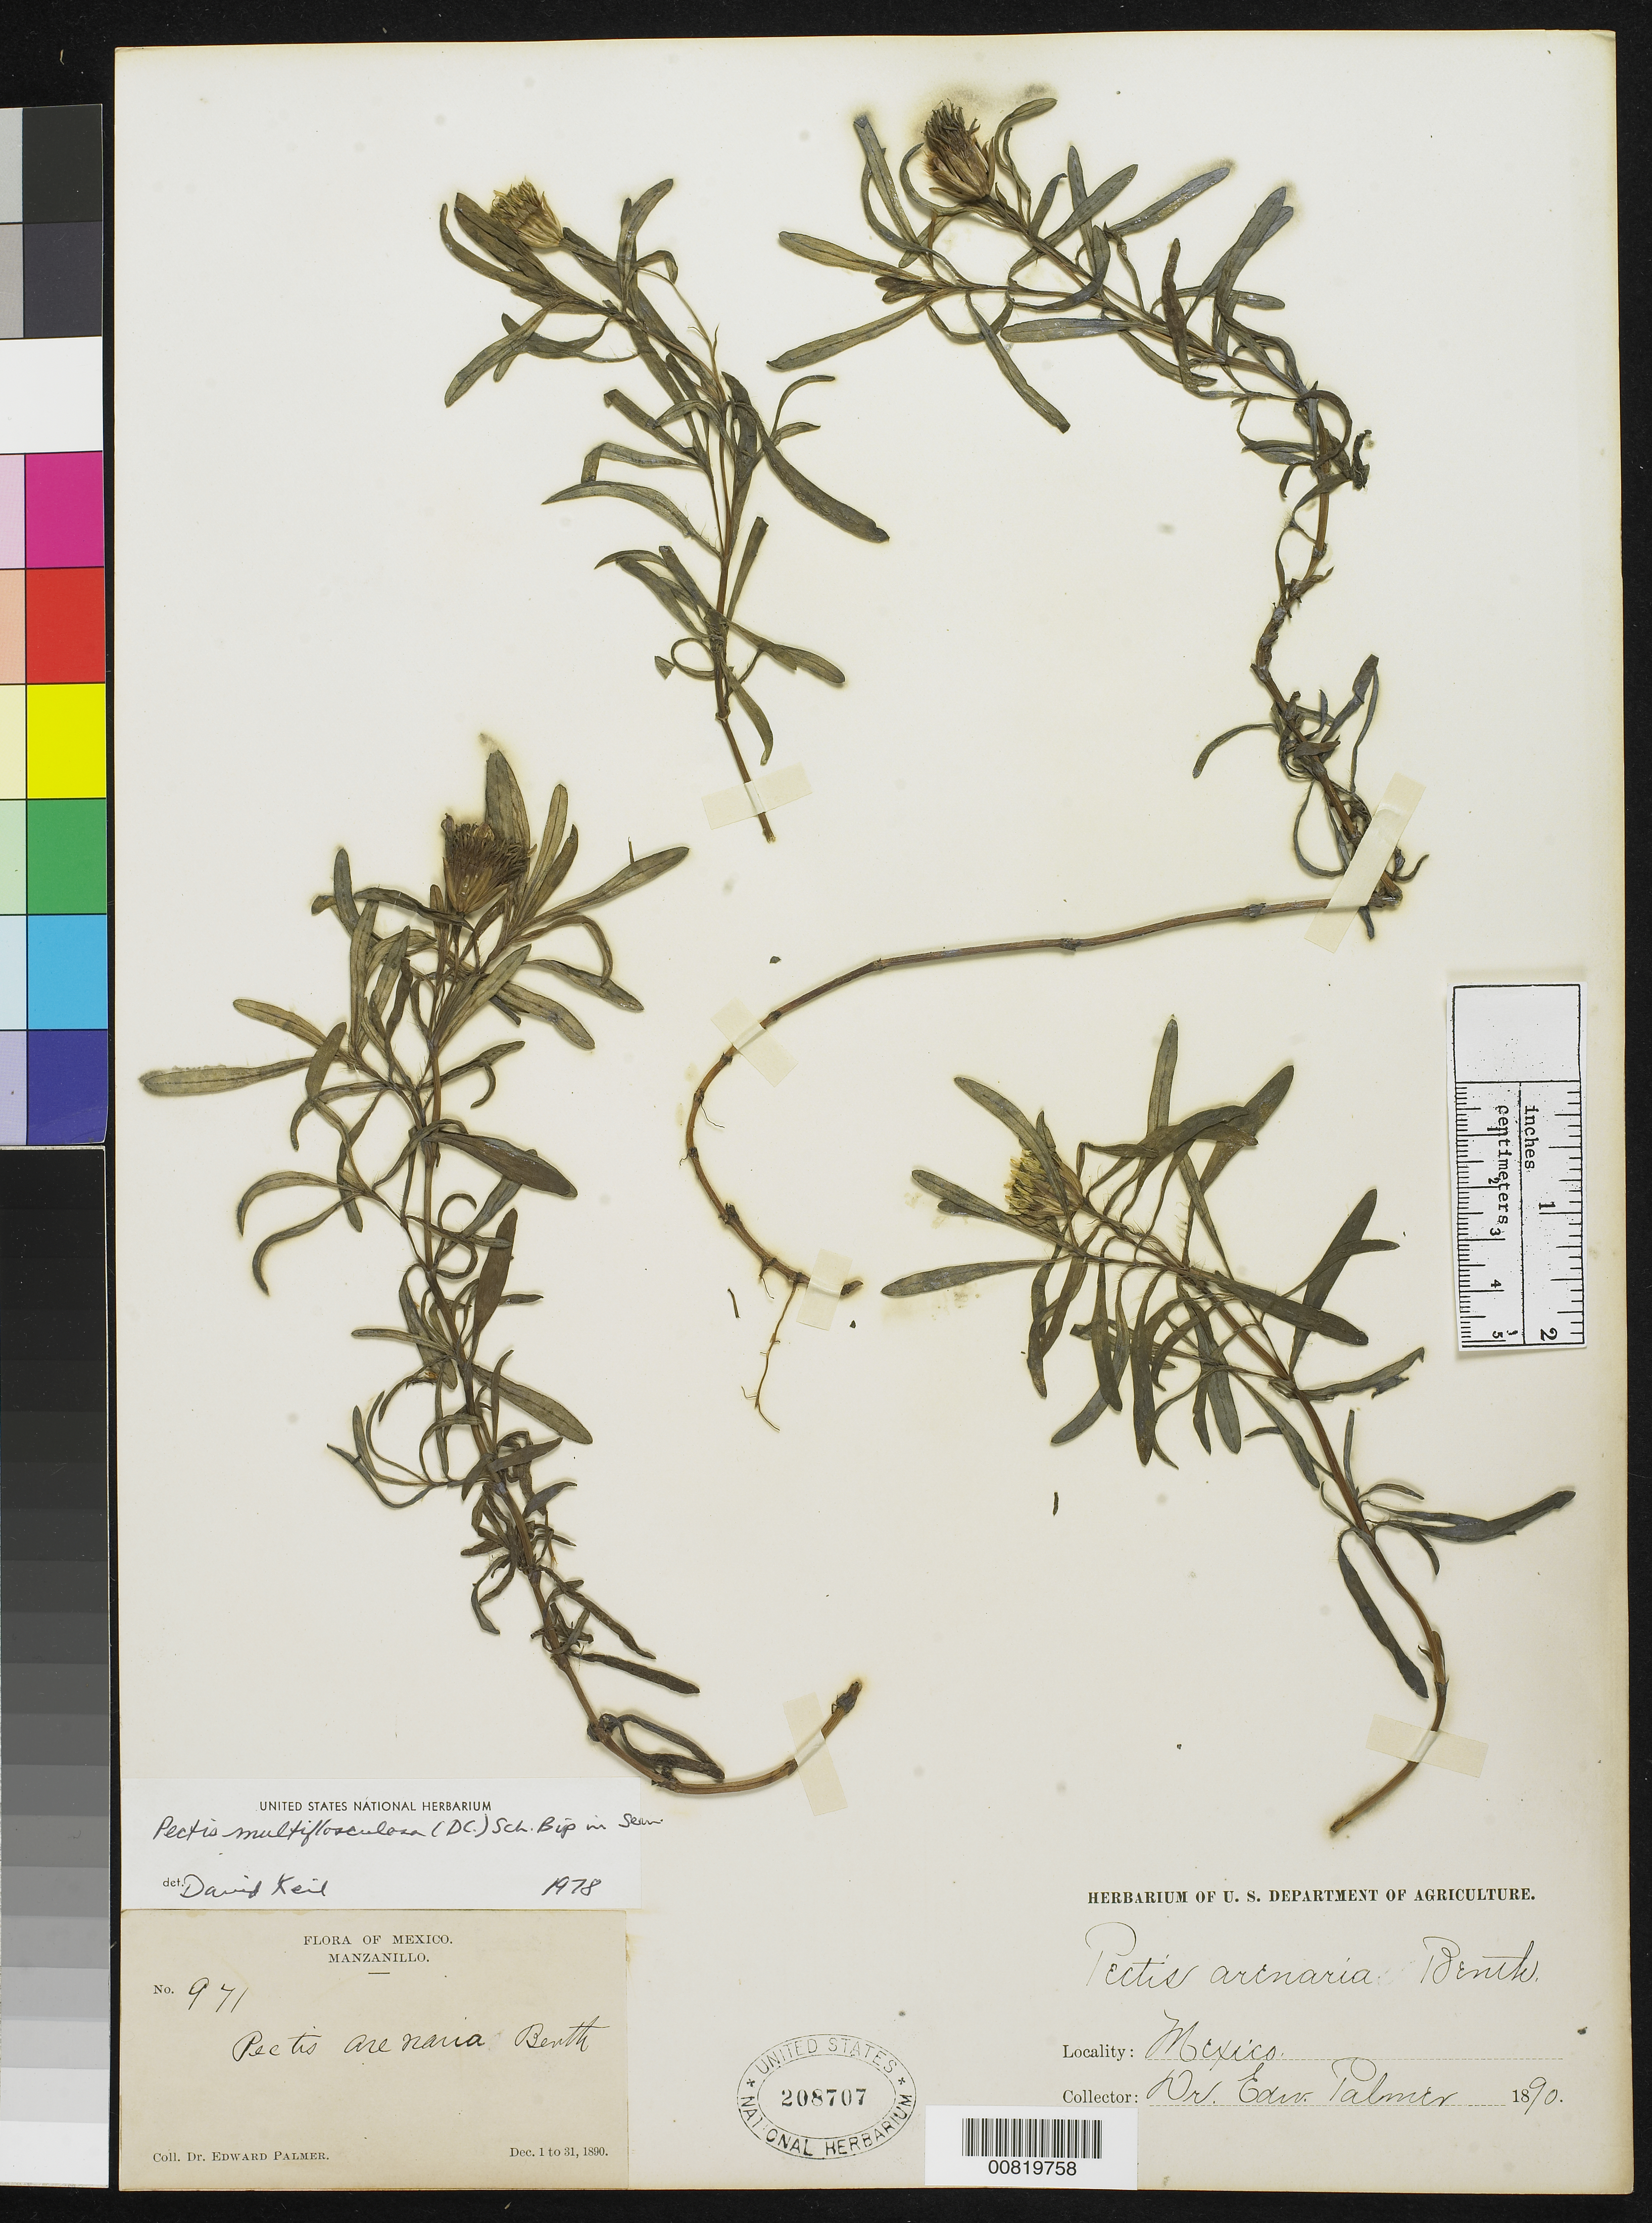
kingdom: Plantae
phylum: Tracheophyta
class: Magnoliopsida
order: Asterales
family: Asteraceae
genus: Pectis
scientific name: Pectis multiflosculosa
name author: (DC.) Sch. Bip.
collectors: E. Palmer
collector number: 971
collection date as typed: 01 Dec 1890 to 31 Dec 1890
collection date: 1890-12-01/1890-12-31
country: Mexico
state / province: Colima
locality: Manzanillo, Colima.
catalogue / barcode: US 208707